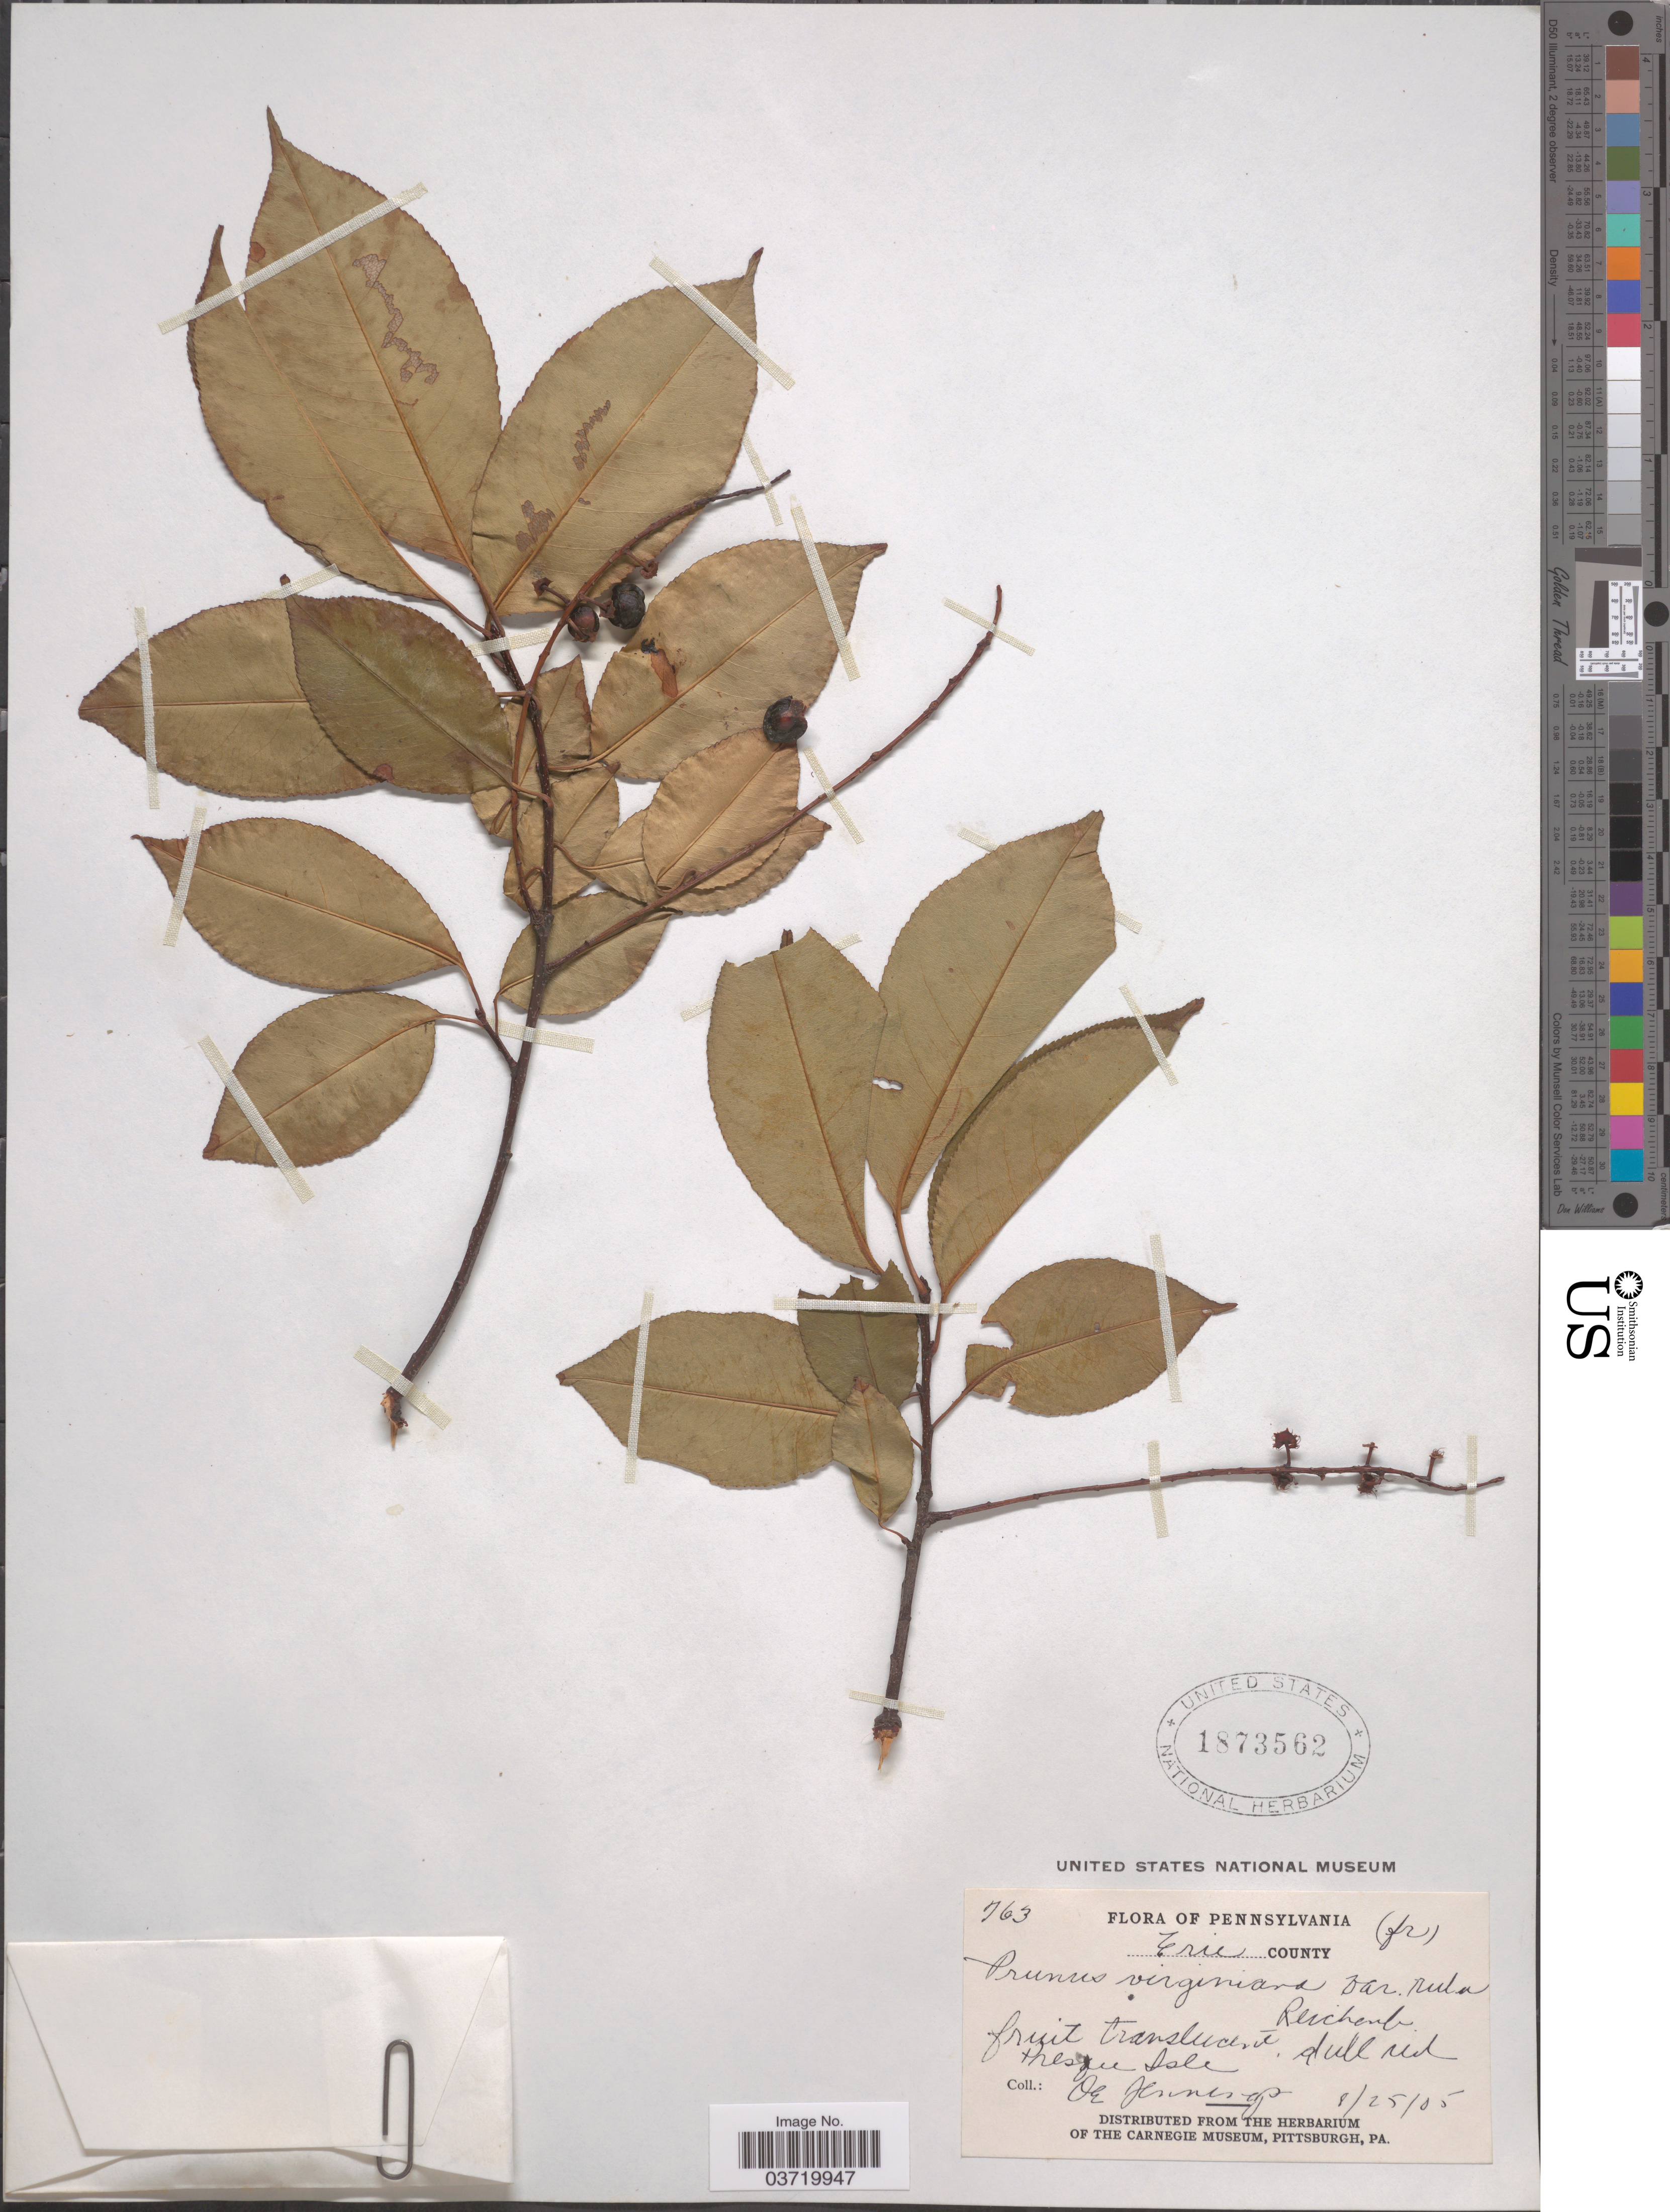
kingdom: Plantae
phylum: Tracheophyta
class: Magnoliopsida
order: Rosales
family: Rosaceae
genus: Prunus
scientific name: Prunus virginiana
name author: L.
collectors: O. E. Jennings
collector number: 763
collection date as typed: Transcribed d/m/y: 25/8/5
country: United States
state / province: Pennsylvania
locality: Erie County. Presque Isle.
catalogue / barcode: US 1873562